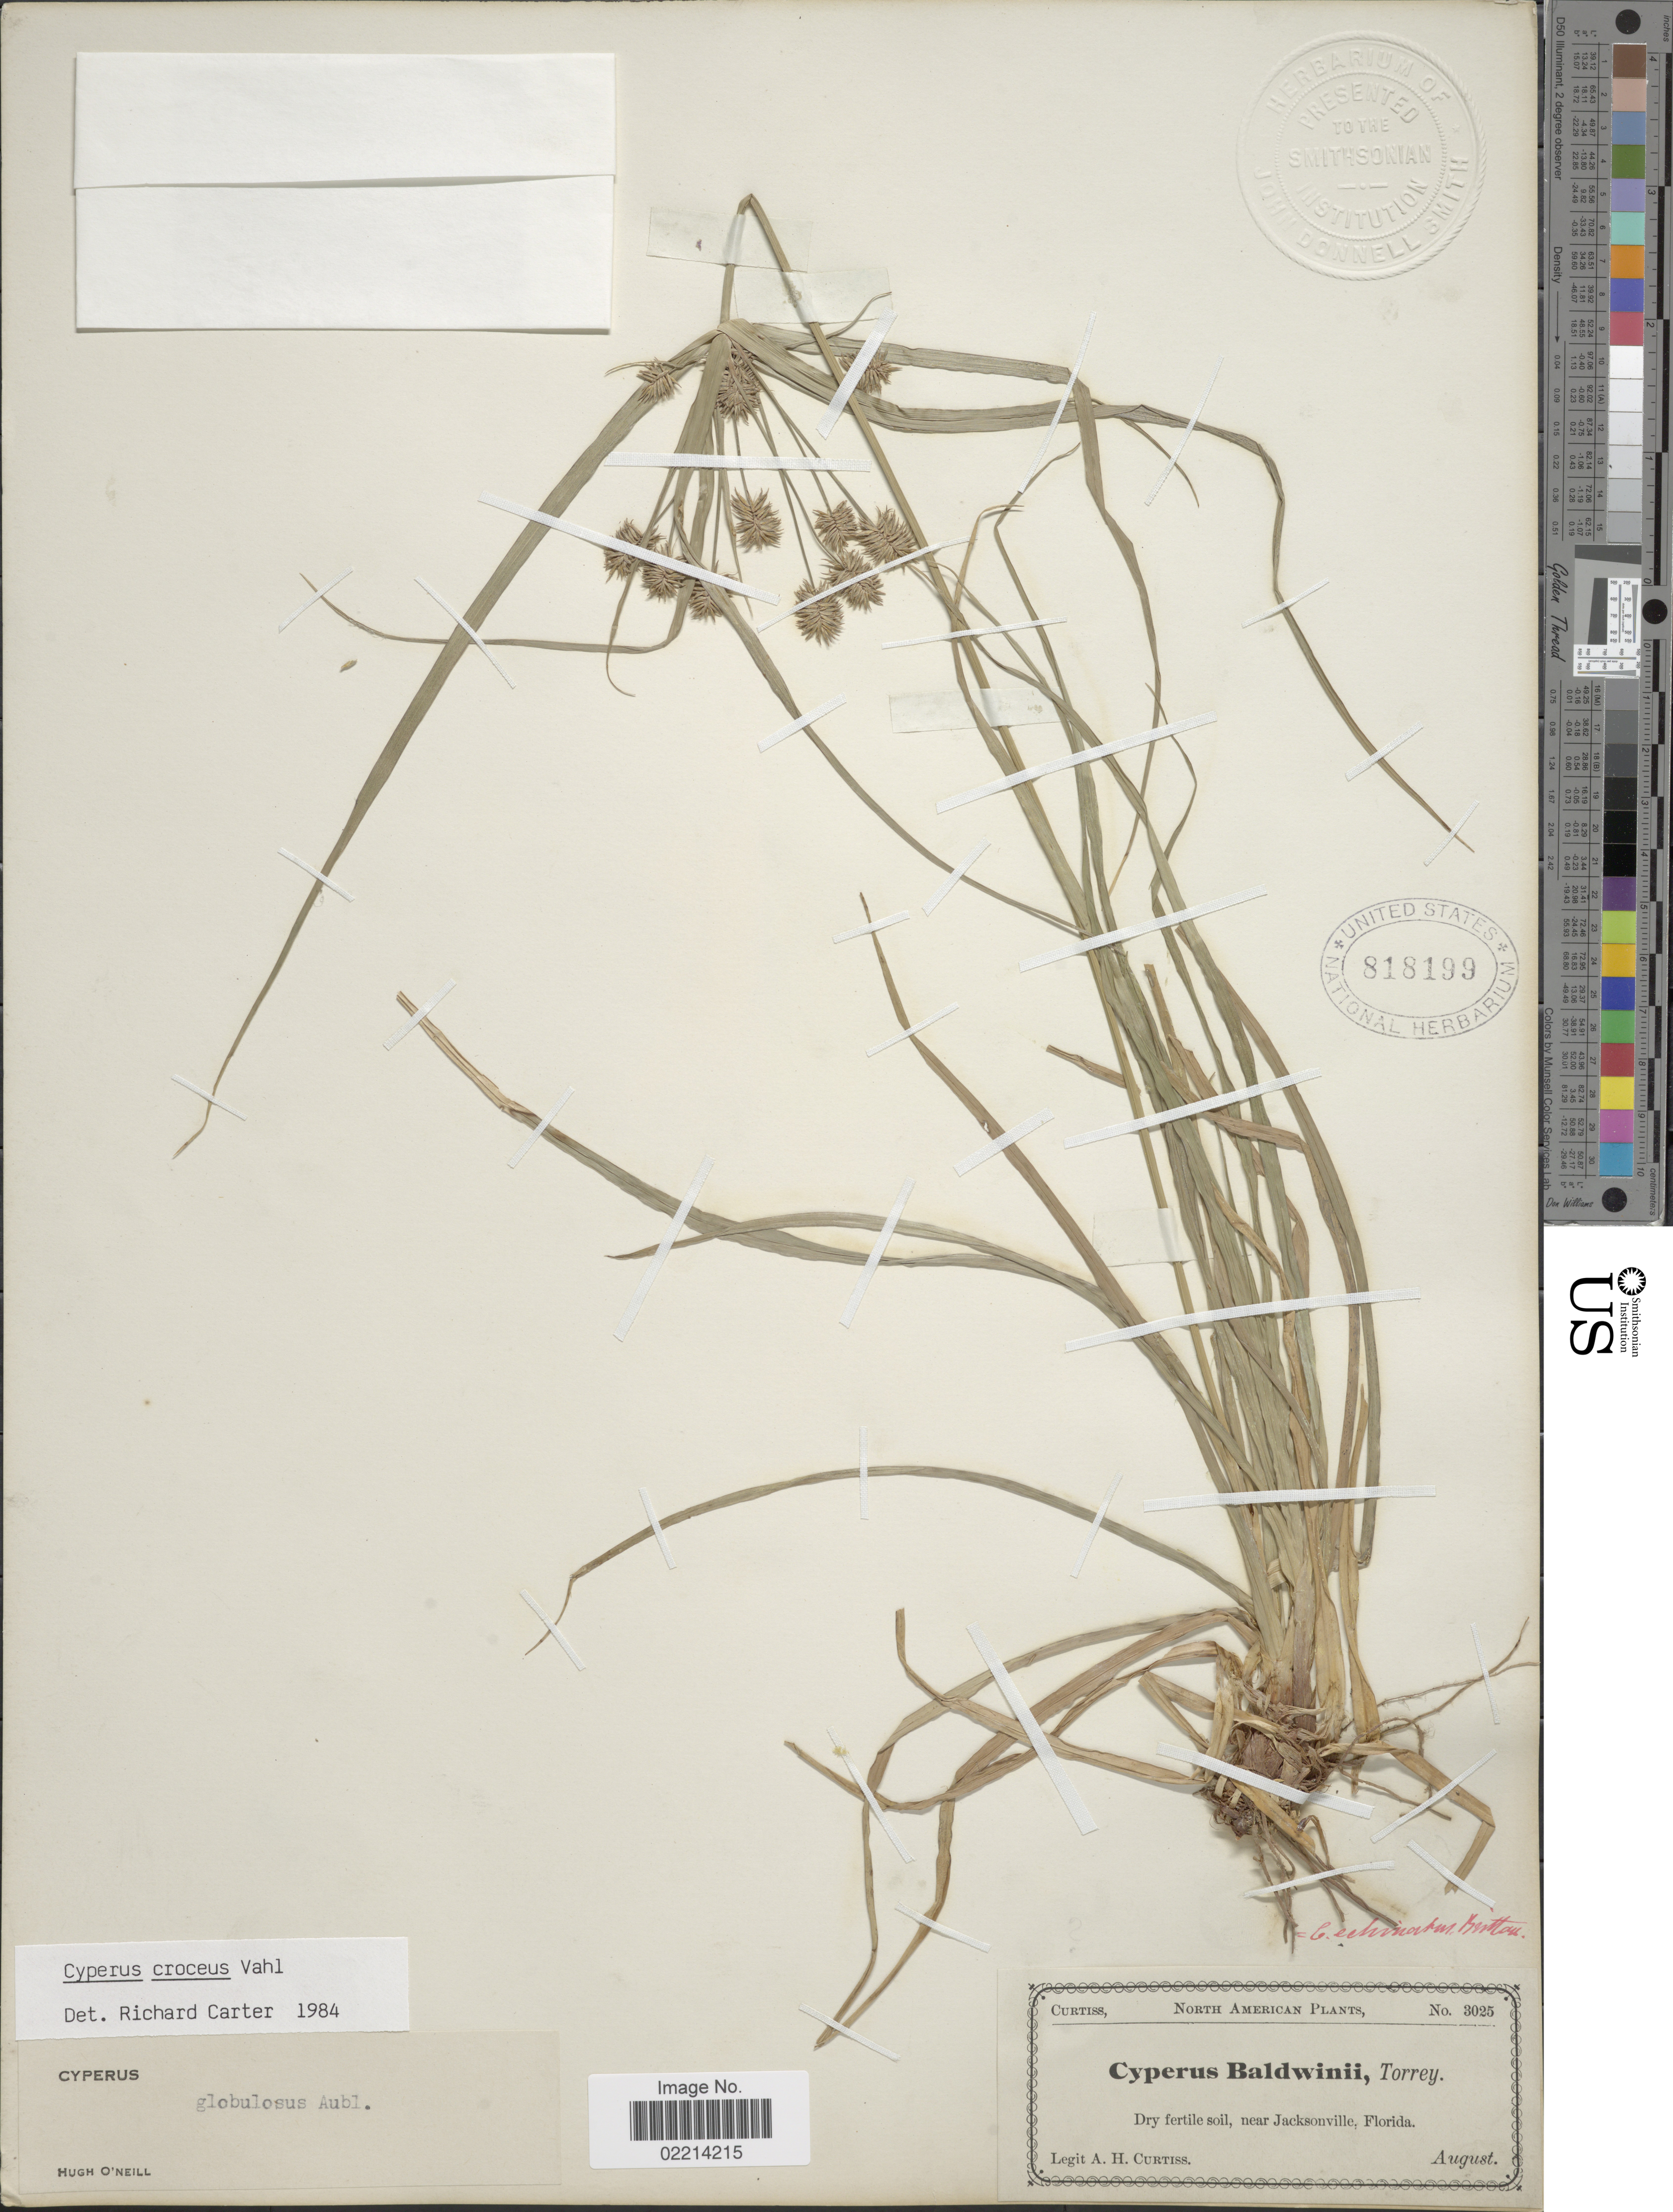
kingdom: Plantae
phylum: Tracheophyta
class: Liliopsida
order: Poales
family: Cyperaceae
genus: Cyperus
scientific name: Cyperus croceus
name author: Vahl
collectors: A. H. Curtiss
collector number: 3025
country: United States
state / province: Florida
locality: Dry fertile soil, near Jacksonville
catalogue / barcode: US 818199